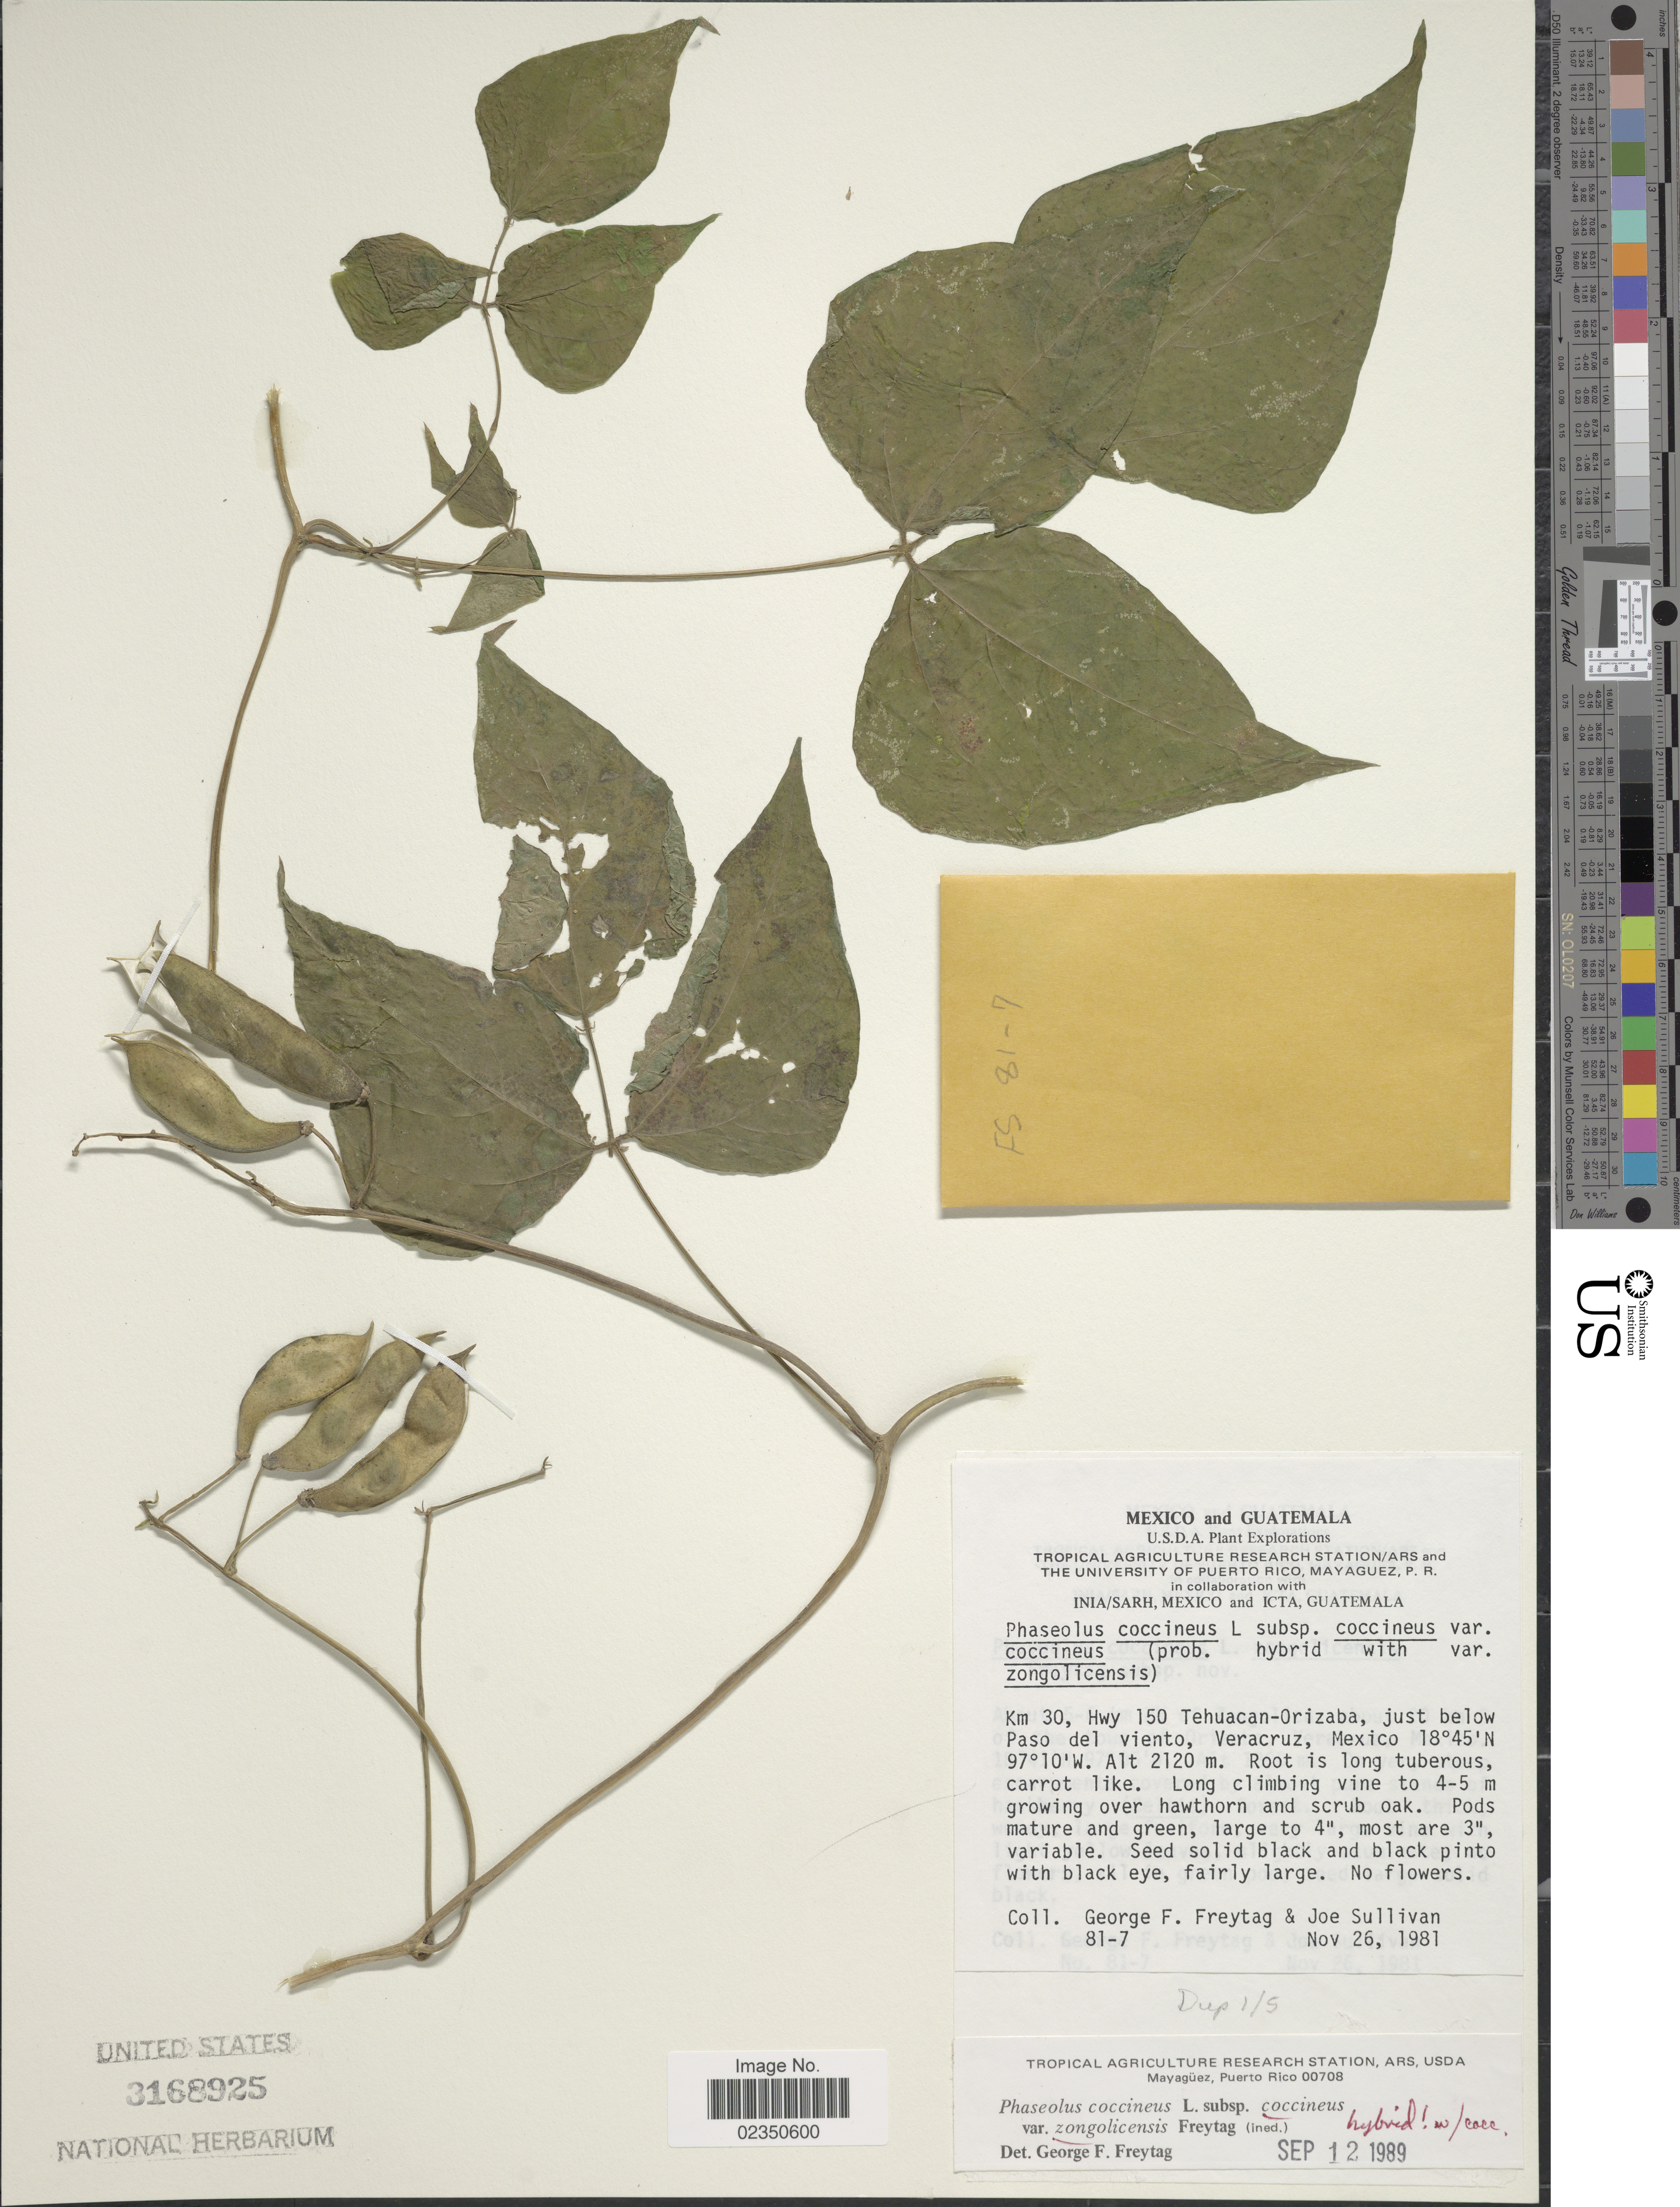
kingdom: Plantae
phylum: Tracheophyta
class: Magnoliopsida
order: Fabales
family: Fabaceae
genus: Phaseolus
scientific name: Phaseolus coccineus var. zongolicensis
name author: Freytag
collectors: G. F. Freytag & J. Sullivan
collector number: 81-7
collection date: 1981-11-26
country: Mexico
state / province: Veracruz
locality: Km 30, Hwy 150 Tehuacan-Orizaba, just below Paso del viento, Veracruz.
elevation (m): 2120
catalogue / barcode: US 3168925